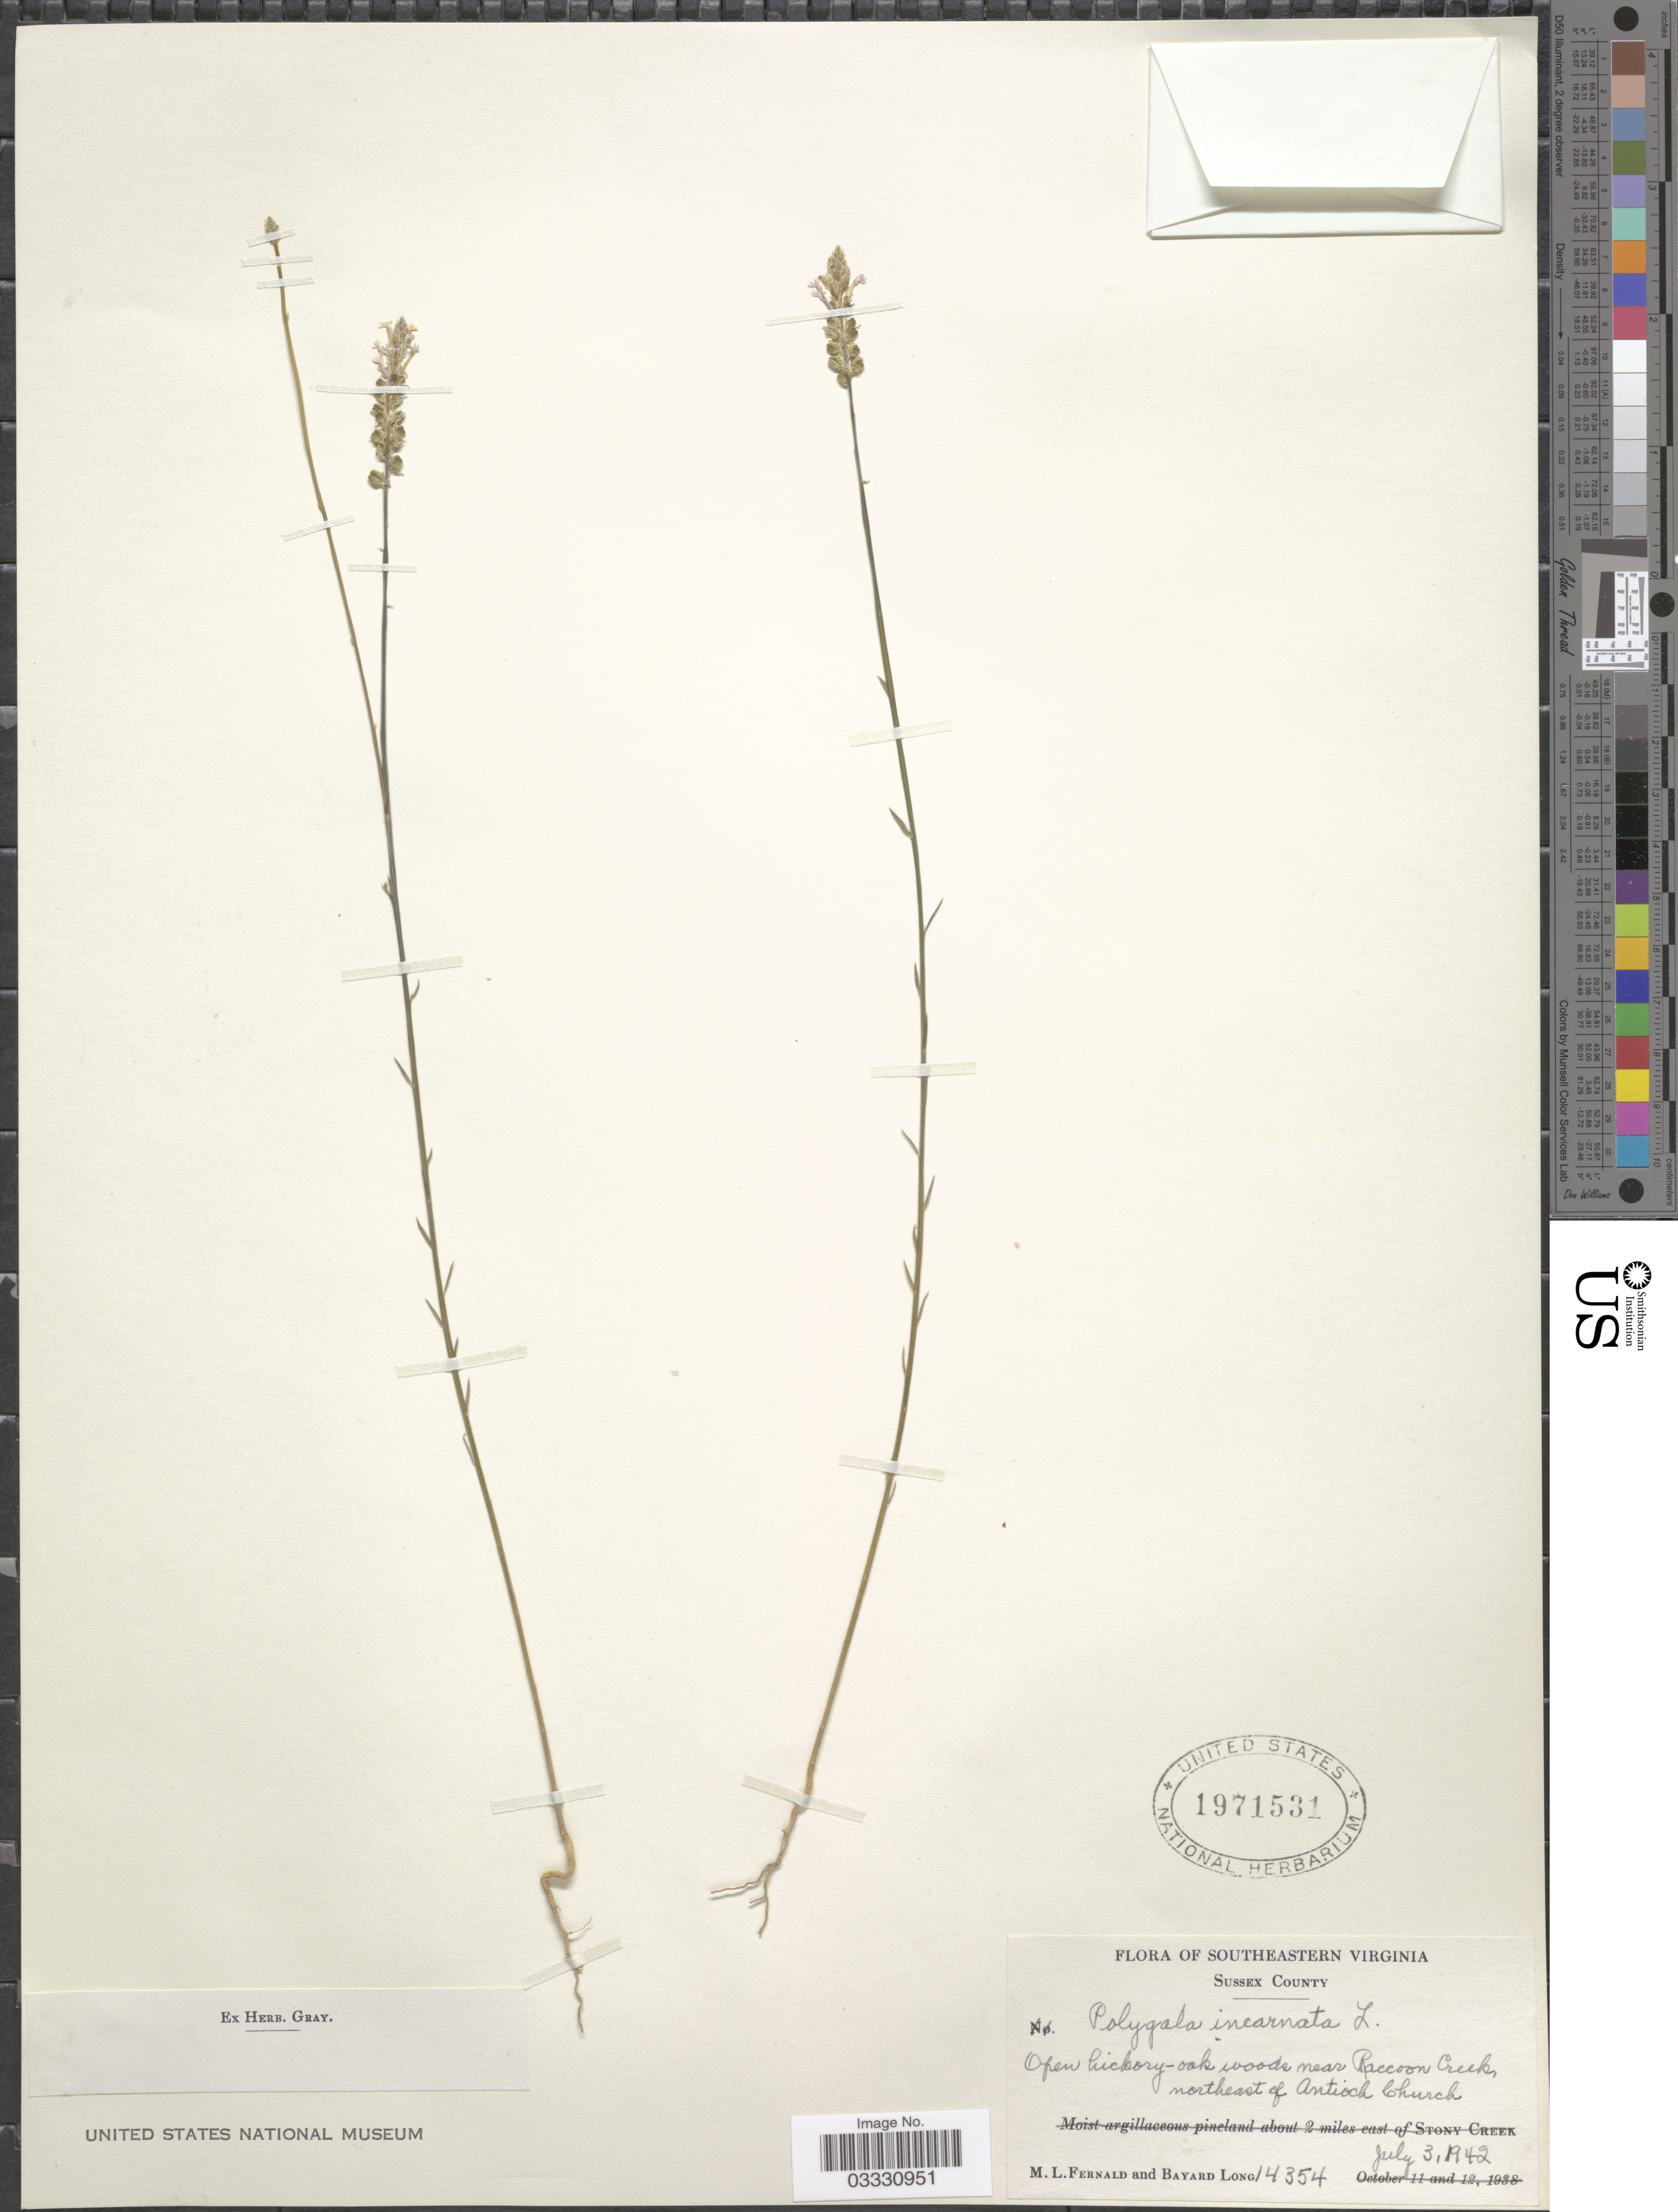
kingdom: Plantae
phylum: Tracheophyta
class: Magnoliopsida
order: Fabales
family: Polygalaceae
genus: Polygala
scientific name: Polygala incarnata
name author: L.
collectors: M. L. Fernald & B. Long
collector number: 14354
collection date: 1942-07-03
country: United States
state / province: Virginia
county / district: Sussex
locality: Southeastern Virginia. Sussex County. Open hickory-oak woods near Raccoon Creek, northeast of Antiock Church.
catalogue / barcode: US 1971531